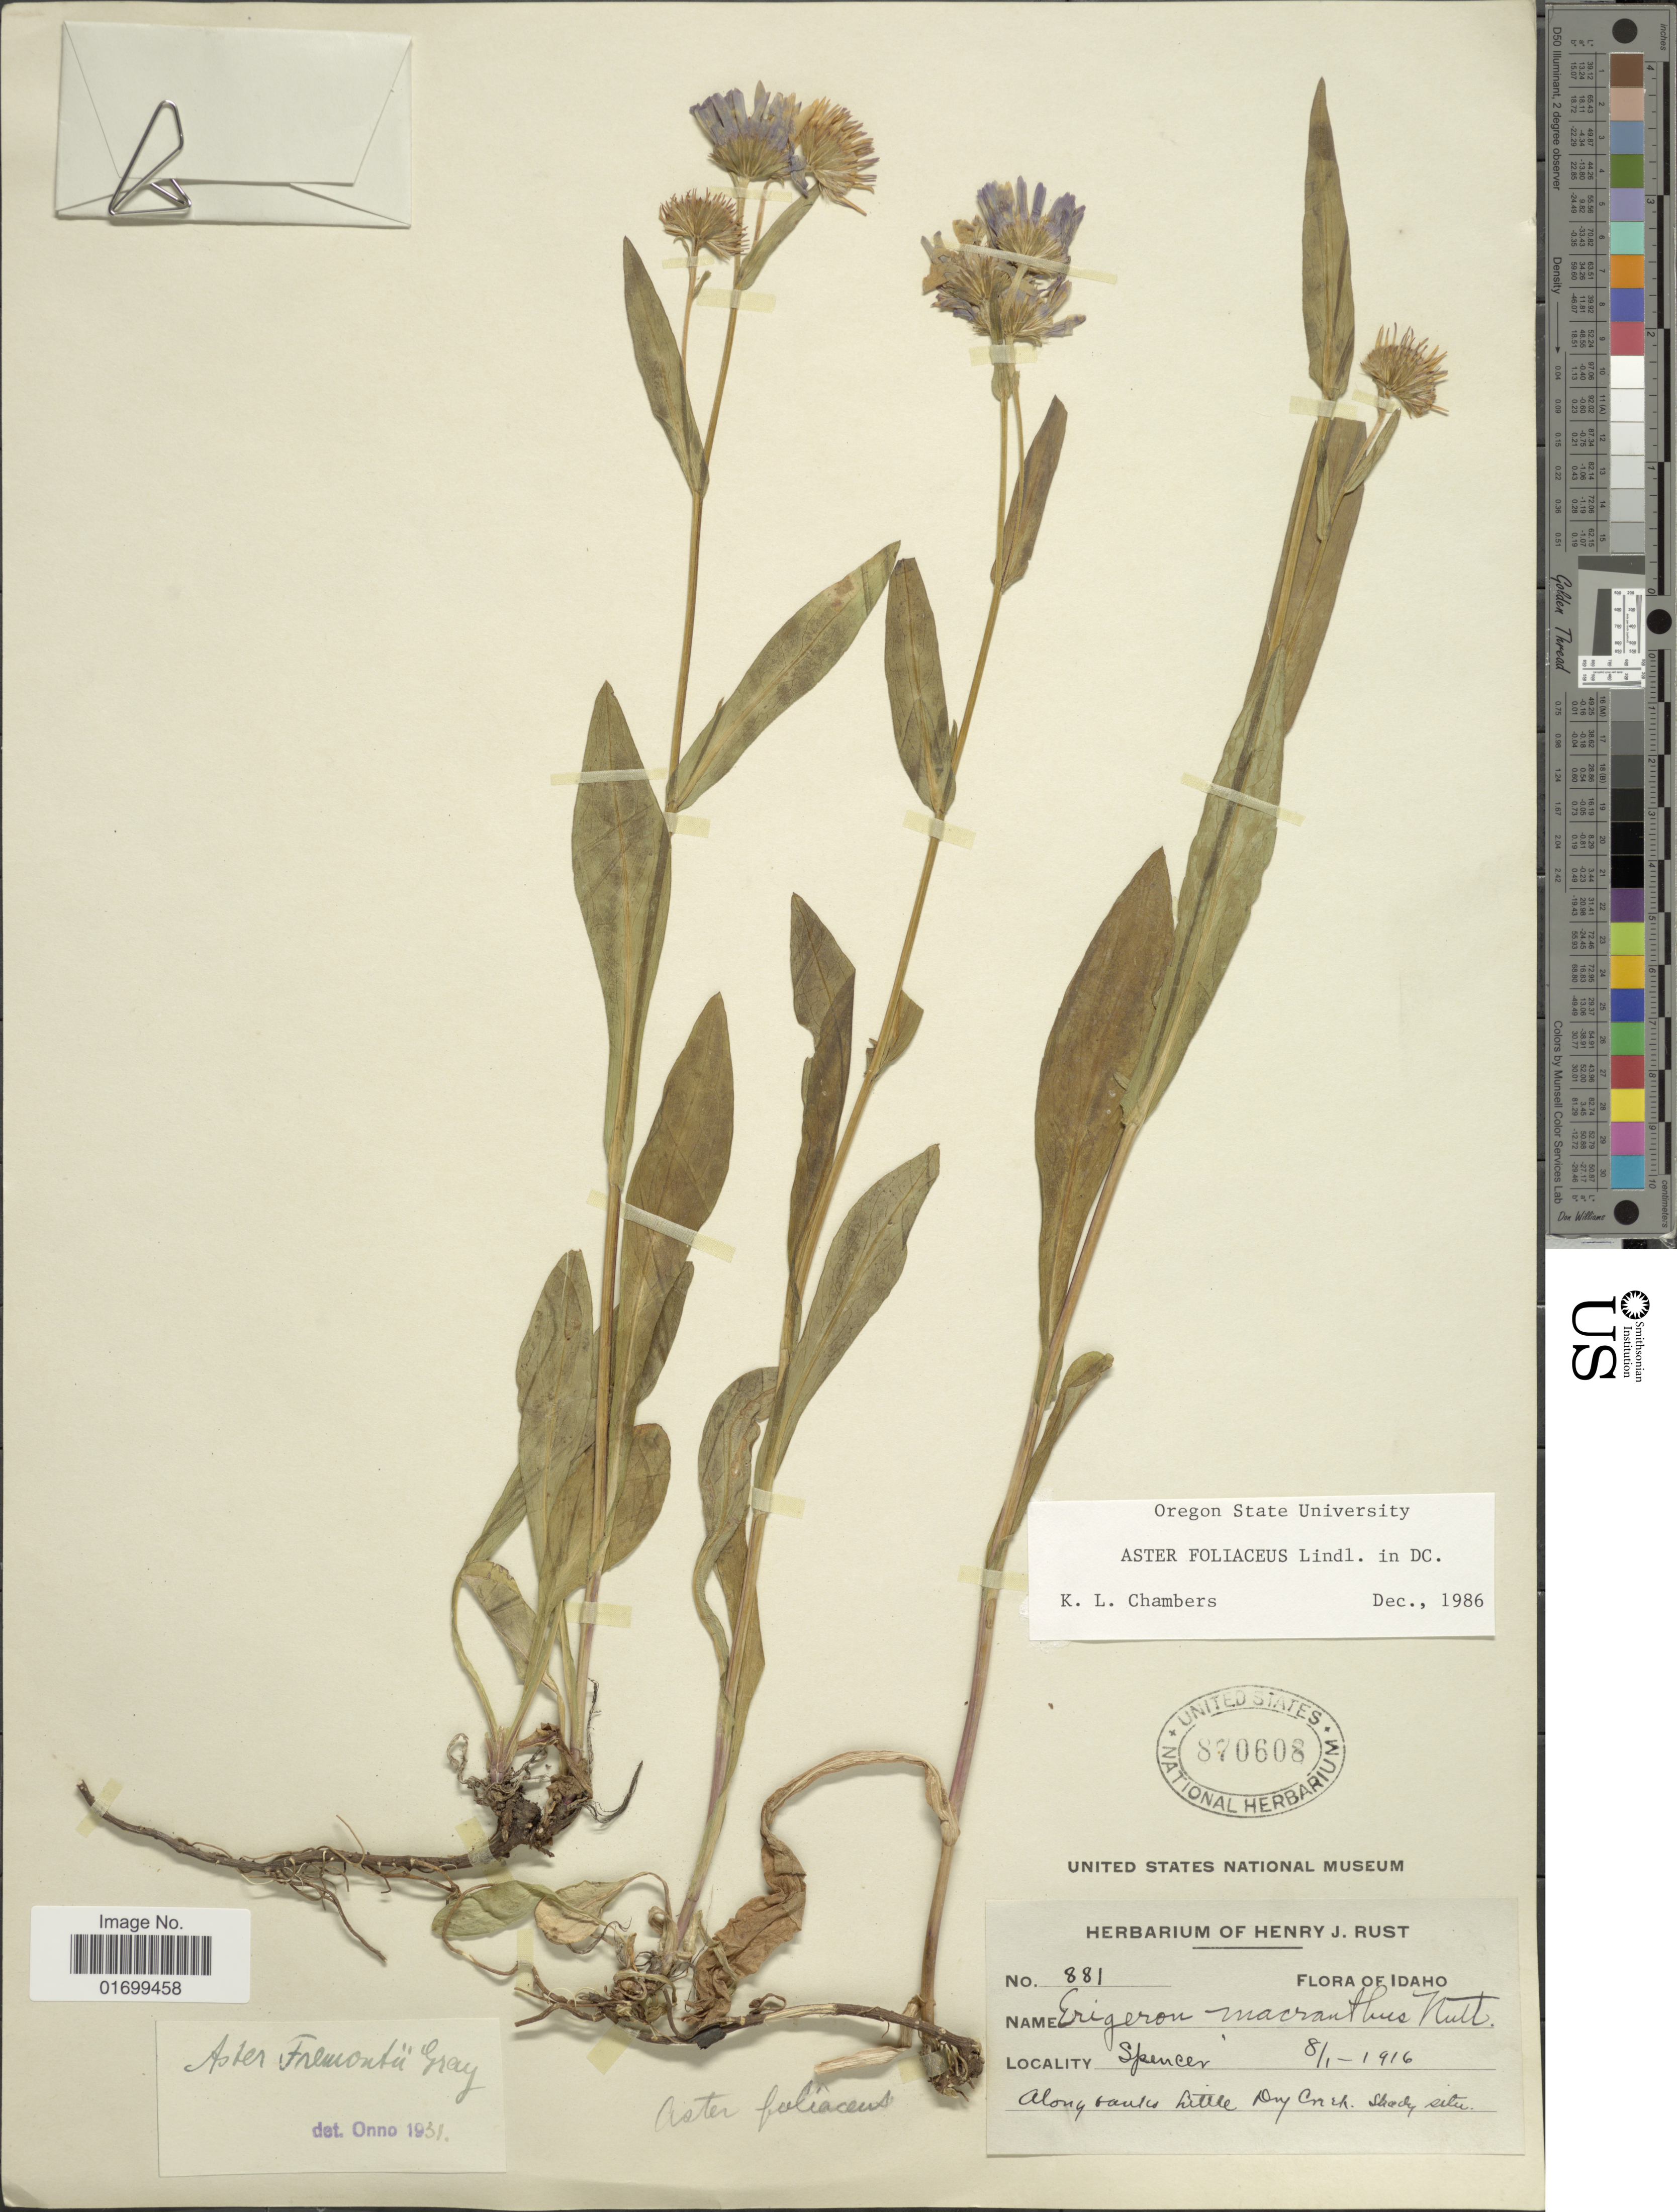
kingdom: Plantae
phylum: Tracheophyta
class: Magnoliopsida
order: Asterales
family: Asteraceae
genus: Symphyotrichum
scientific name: Symphyotrichum foliaceum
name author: (Lindl. ex DC.) G.L. Nesom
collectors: ex herb. Henry J. Rust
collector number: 881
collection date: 1916-08-01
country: United States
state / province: Idaho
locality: Spencer, along banks Little Dry Creek.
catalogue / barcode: US 870608